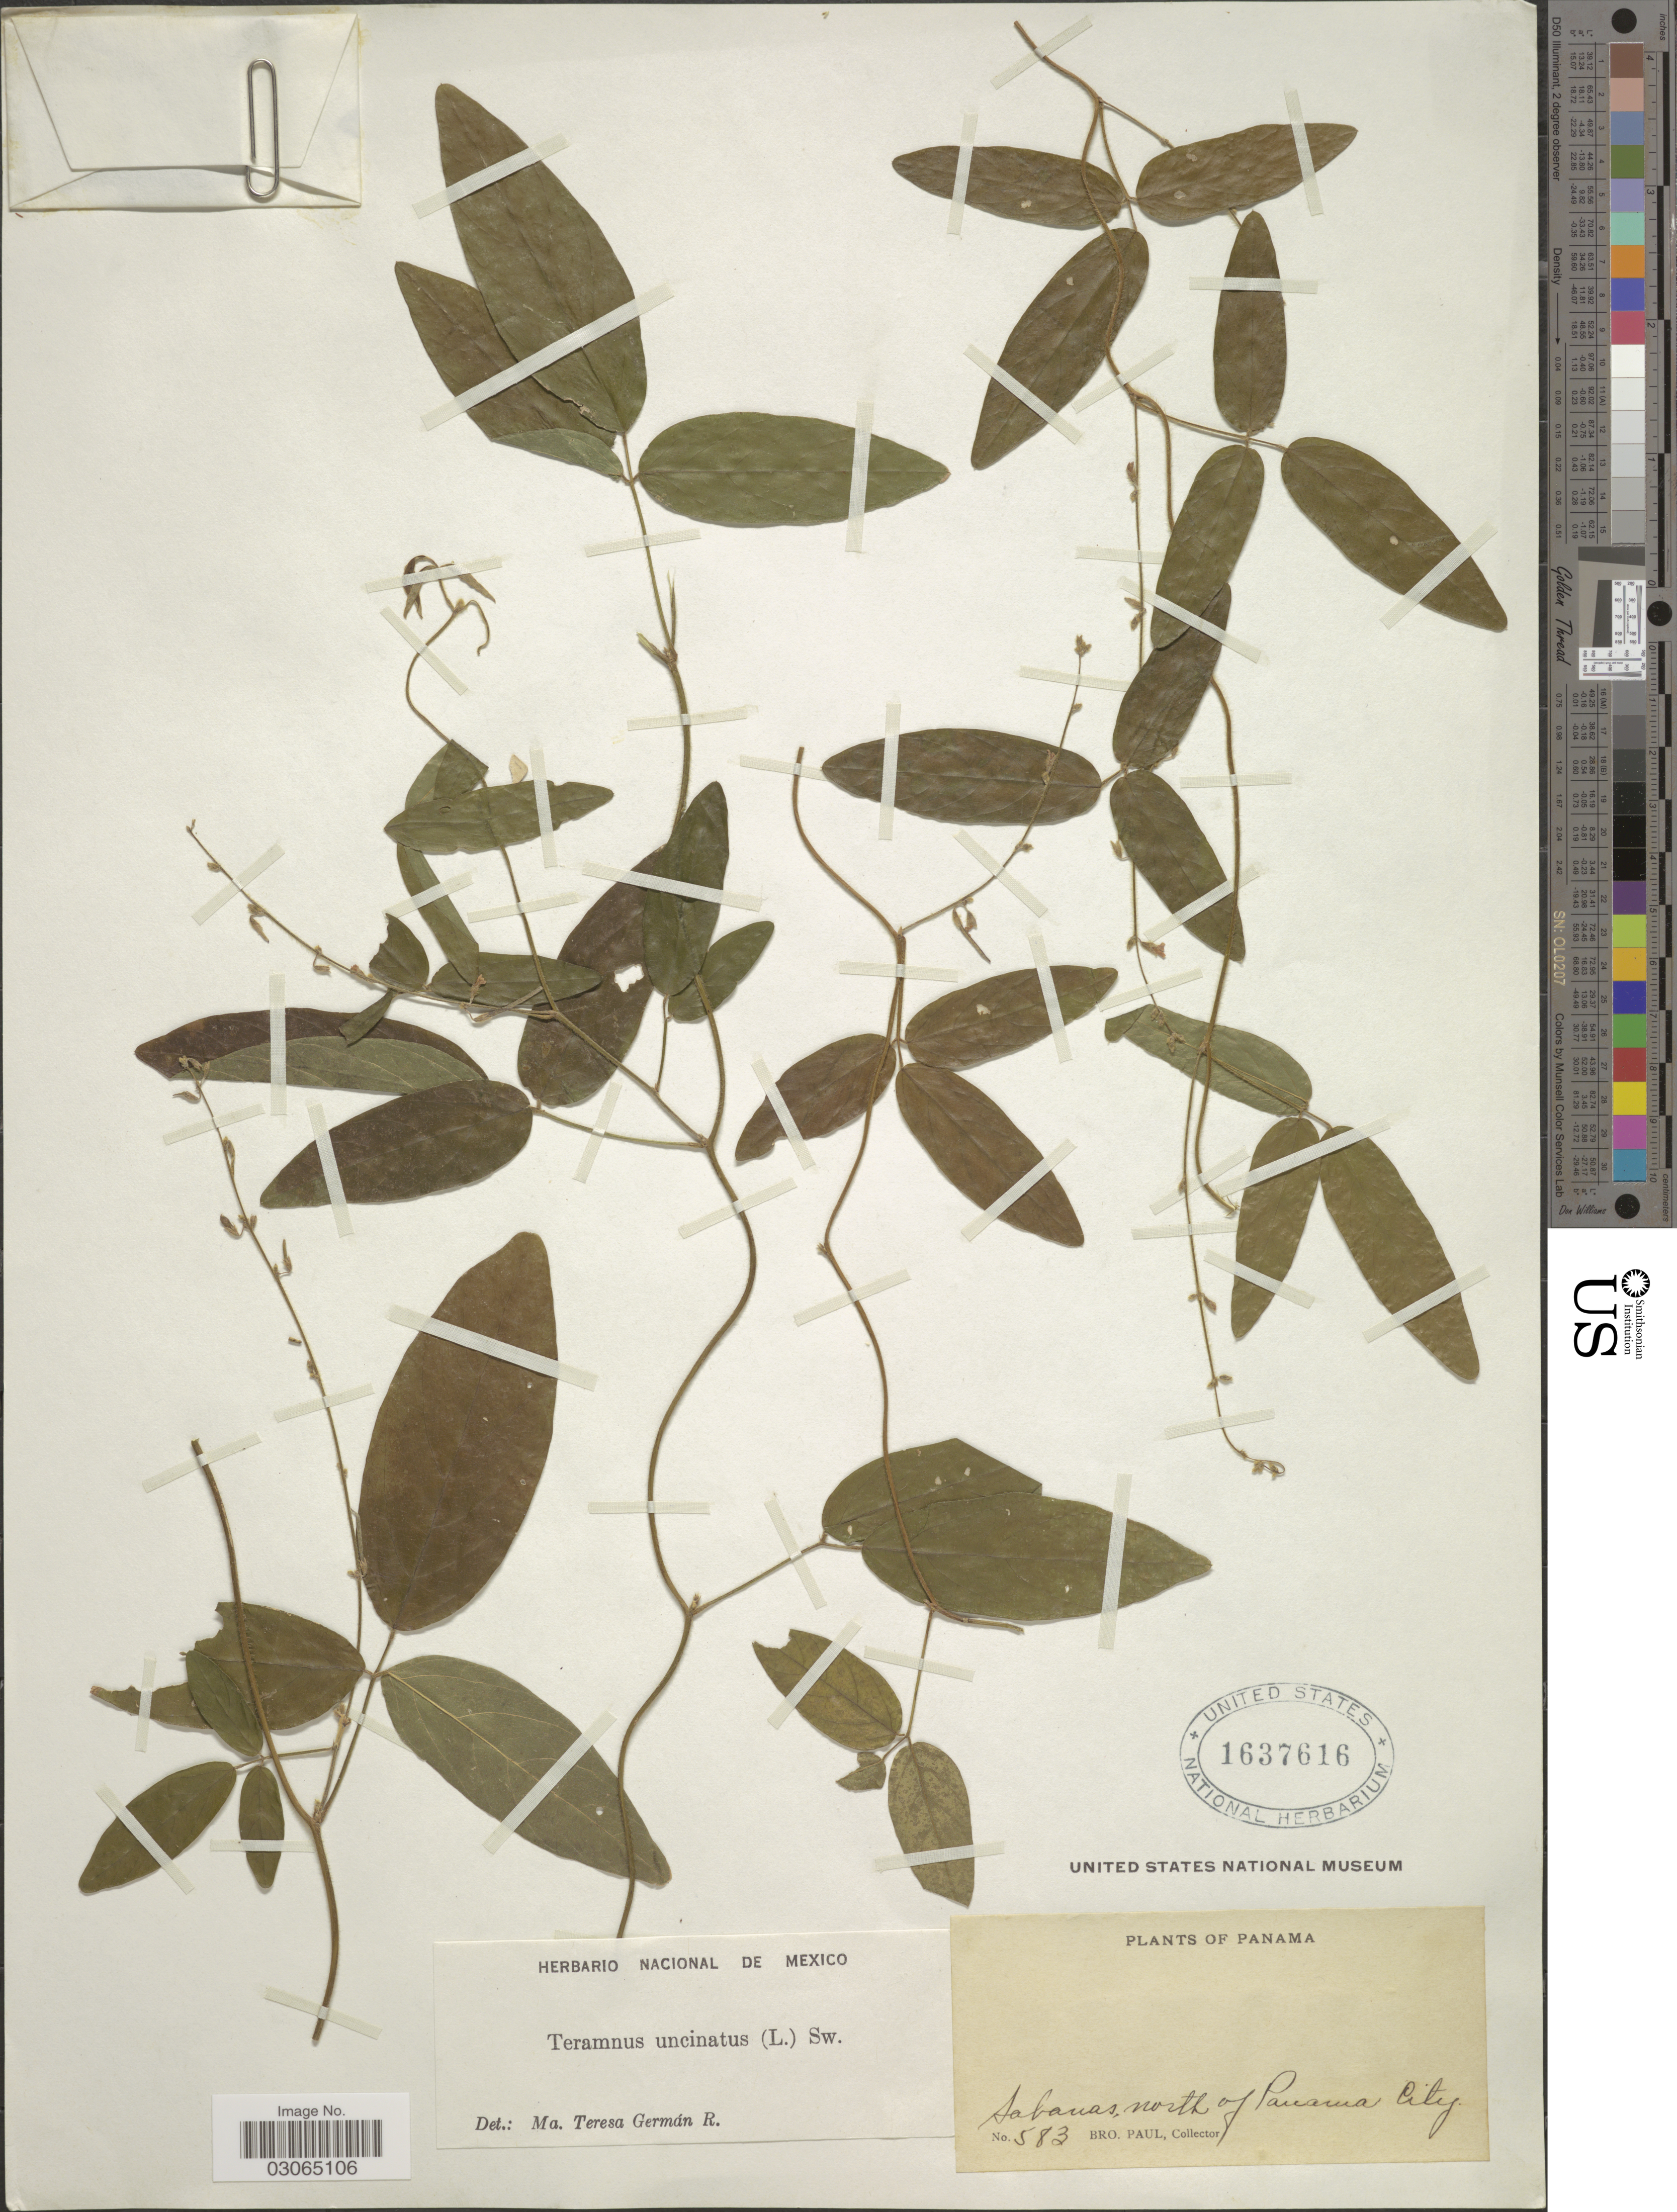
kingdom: Plantae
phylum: Tracheophyta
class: Magnoliopsida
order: Fabales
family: Fabaceae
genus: Teramnus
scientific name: Teramnus uncinatus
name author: (L.) Sw.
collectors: B. Paul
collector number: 583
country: Panama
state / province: Panamá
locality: Sabanas, north of Panama City.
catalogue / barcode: US 1637616